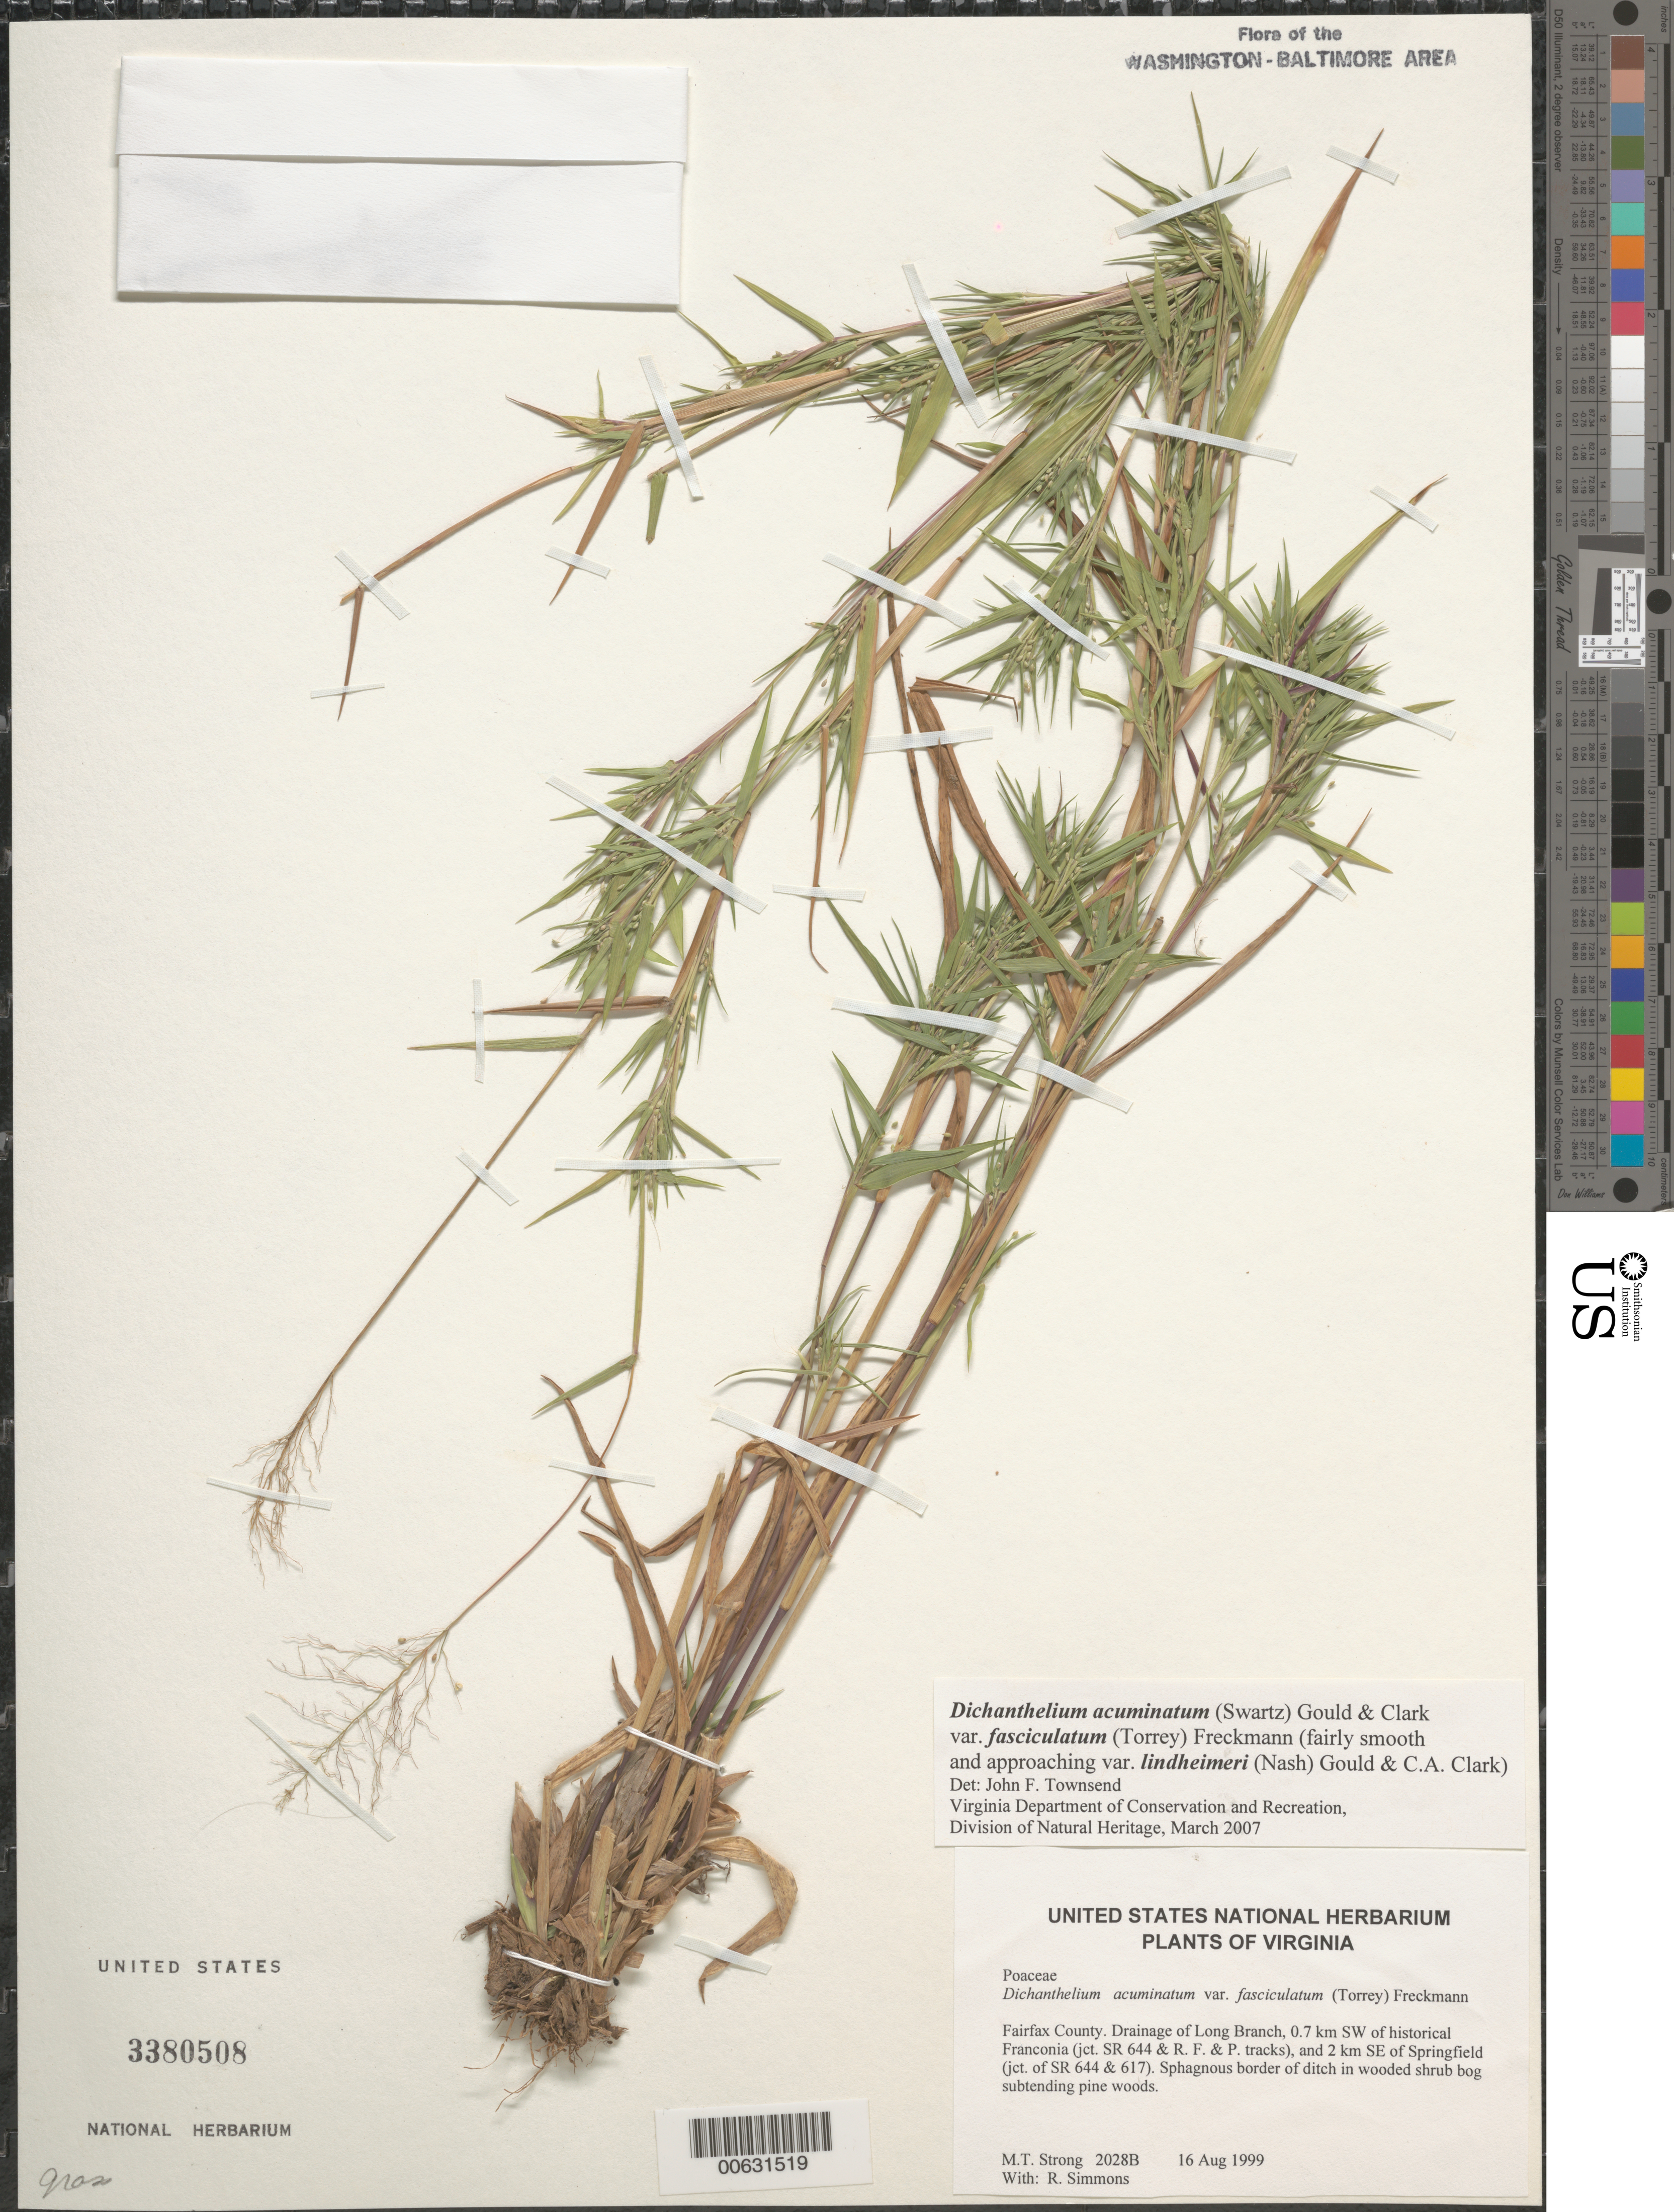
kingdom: Plantae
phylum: Tracheophyta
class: Liliopsida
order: Poales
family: Poaceae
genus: Dichanthelium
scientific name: Dichanthelium acuminatum var. fasciculatum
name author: (Torr.) Freckmann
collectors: M. T. Strong & R. Simmons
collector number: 2028B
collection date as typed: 16 Aug 1999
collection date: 1999-08-16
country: United States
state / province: Virginia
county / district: Fairfax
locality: Drainage of Long Branch, 0.7 km SW of historical Franconia (jct. SR 644 & R. F. & P. tracks), and 2 km SE of Springfield (jct. of SR 644 & 617)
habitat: Sphagnous border of ditch in wooded shrub bog subtending pine woods.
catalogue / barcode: US 3380508